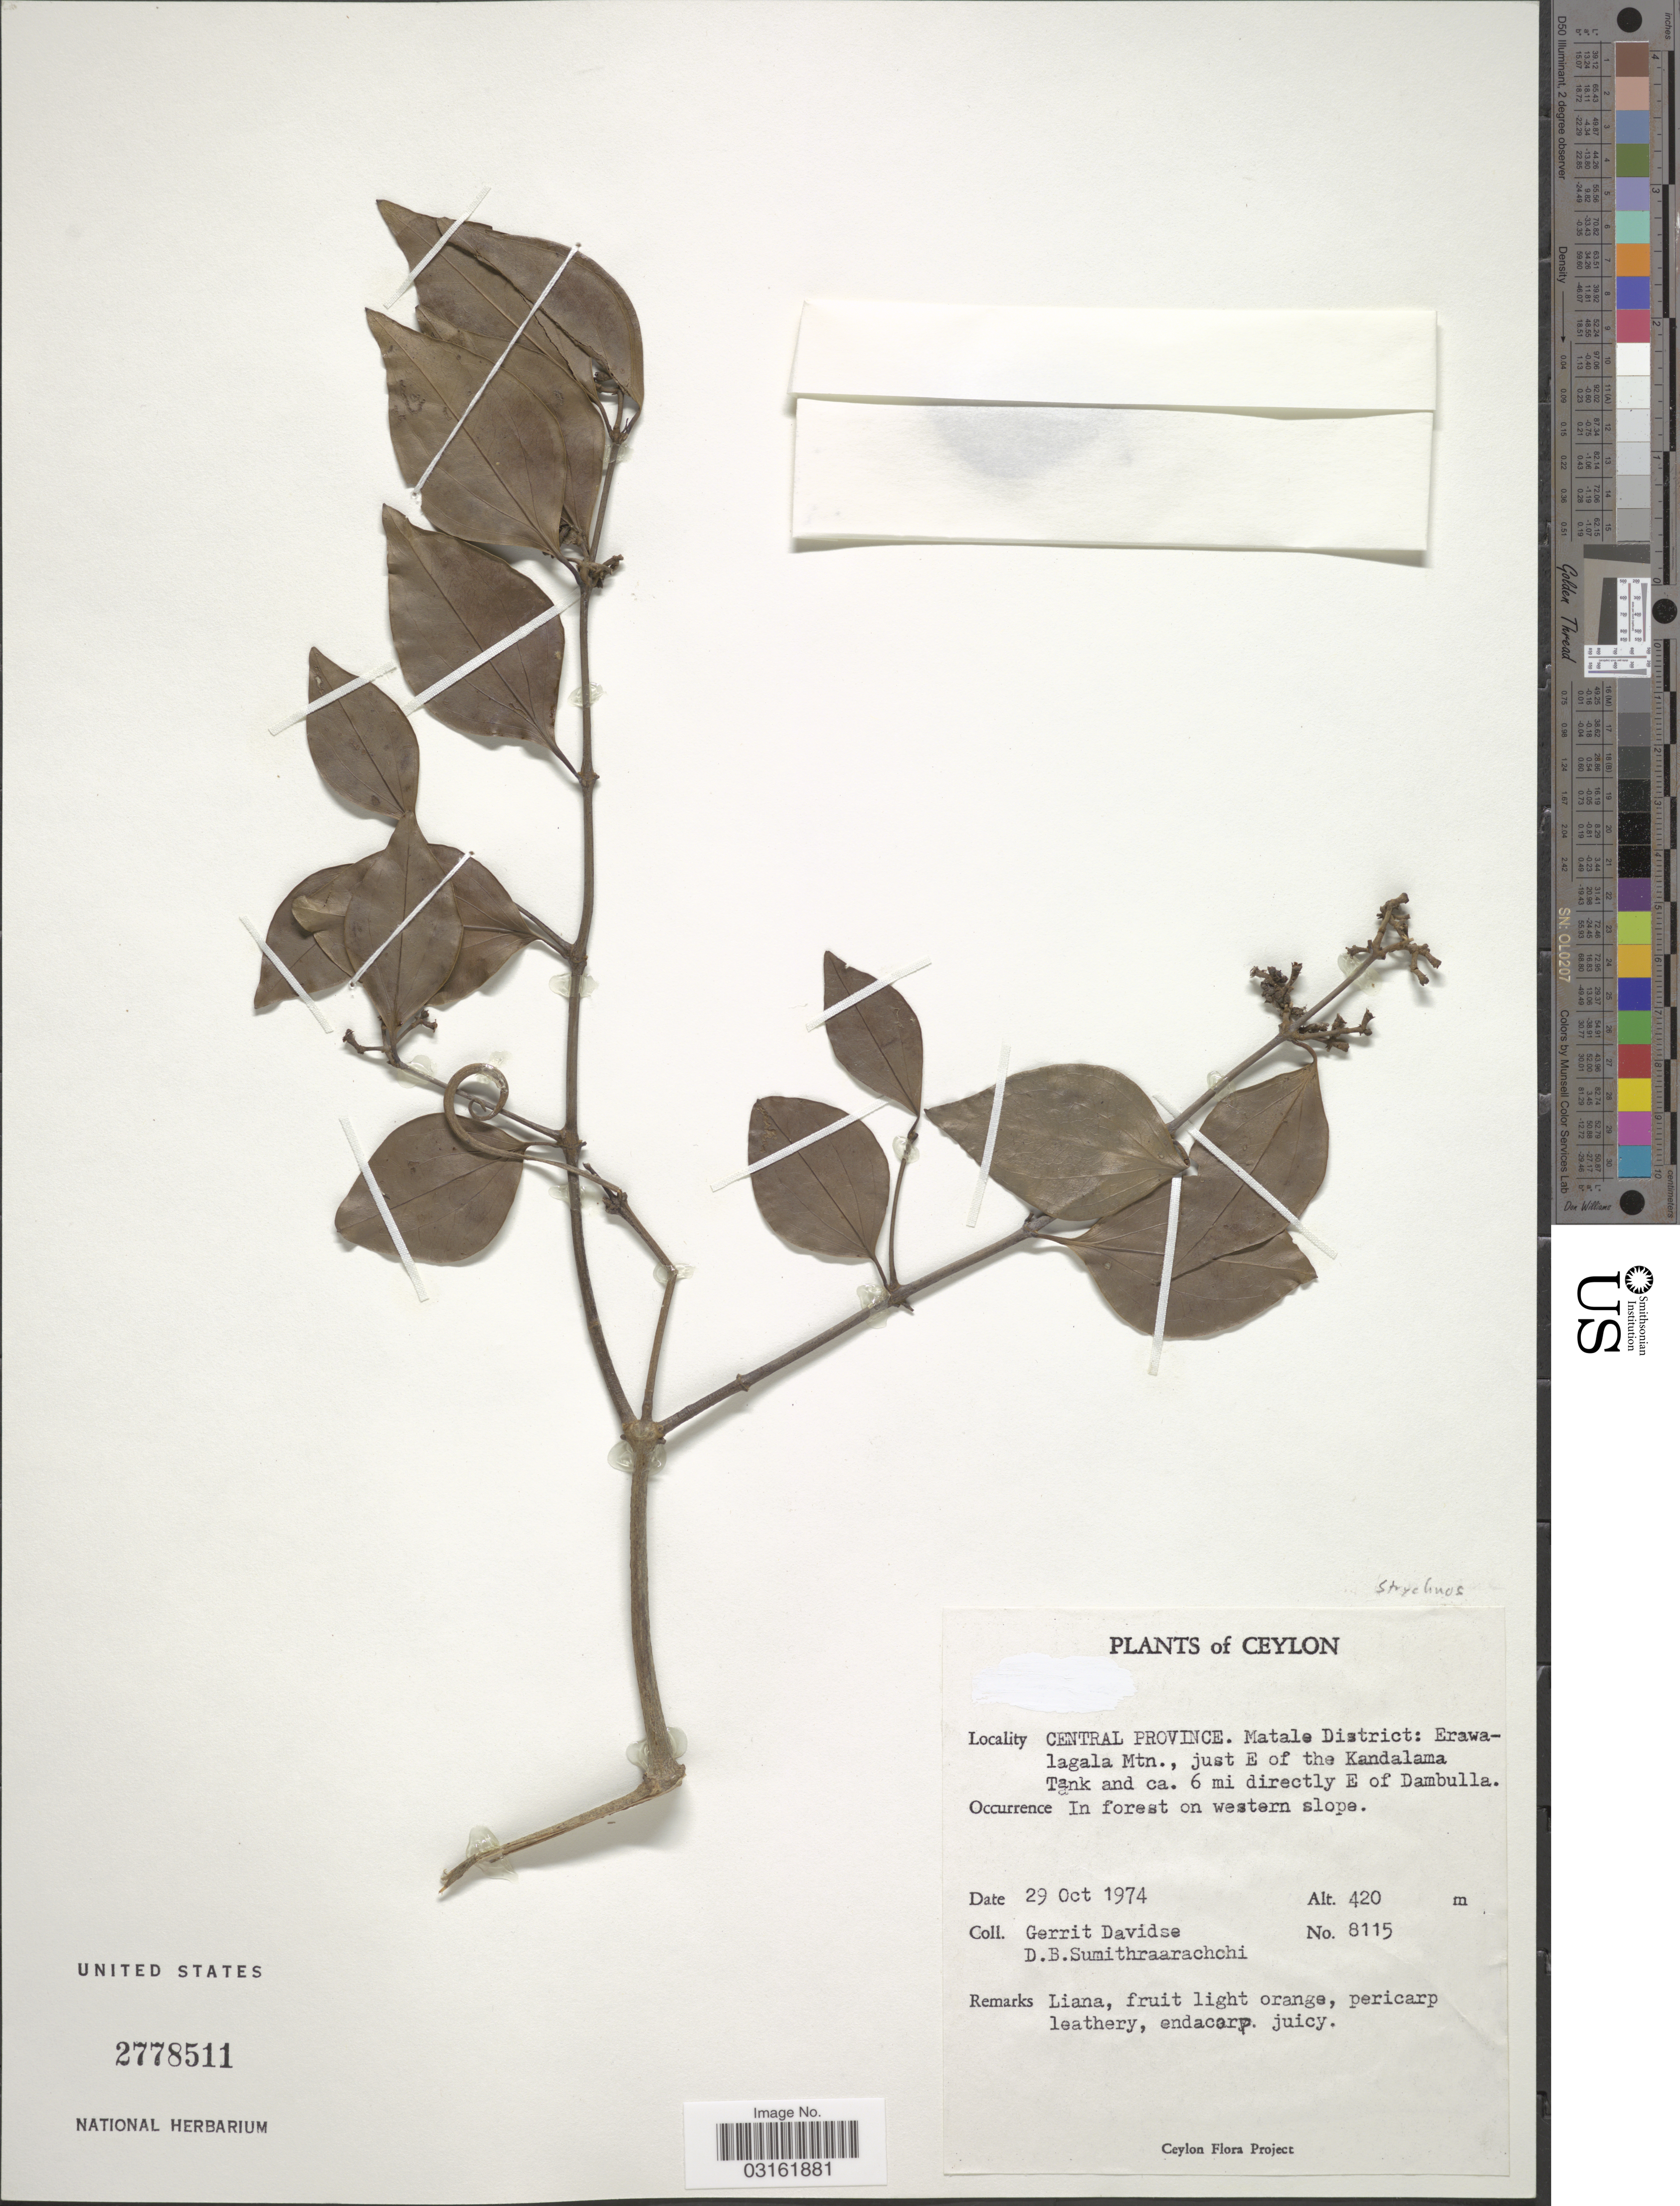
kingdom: Plantae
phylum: Tracheophyta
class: Magnoliopsida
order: Gentianales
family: Loganiaceae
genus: Strychnos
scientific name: Strychnos sp.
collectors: G. Davidse & D. B. Sumithraarachchi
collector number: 8115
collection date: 1974-10-29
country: Sri Lanka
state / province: Central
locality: Ceylon. Central Province. Matale District: Erawalagala Mtn., just E of the Kandalama Tank and ca. 6 mi directly E of Dambulla.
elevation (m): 420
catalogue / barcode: US 2778511